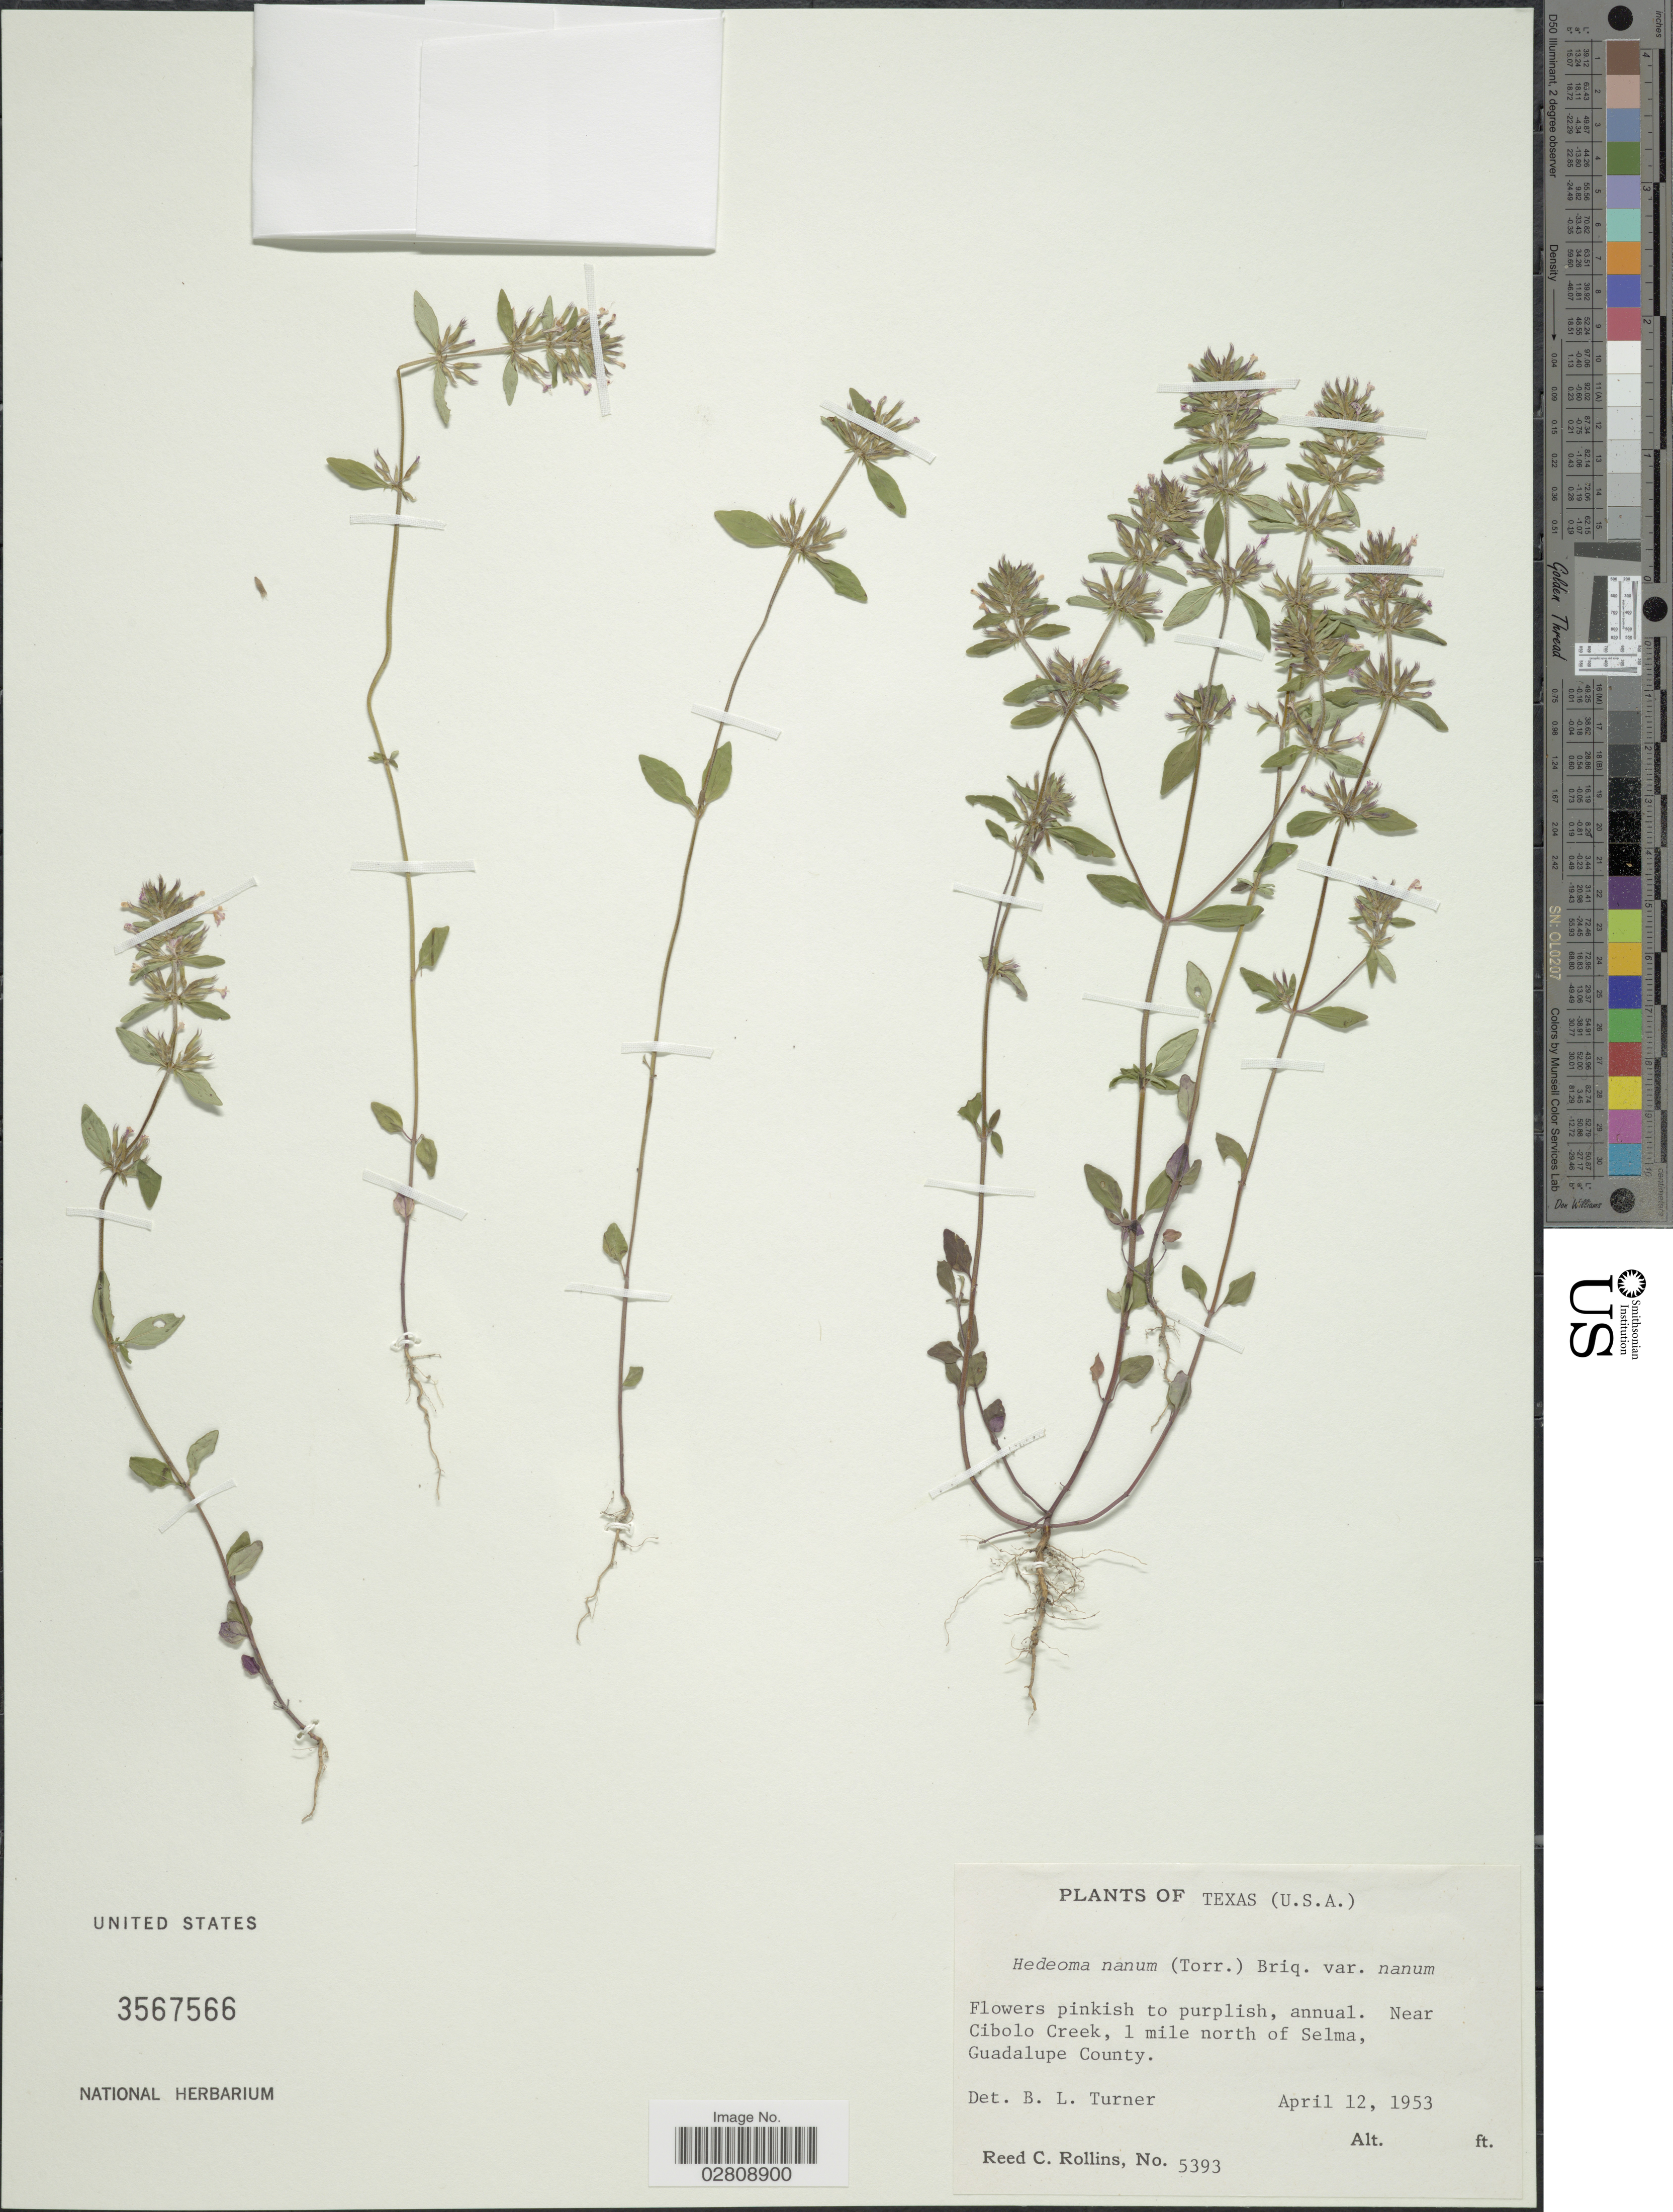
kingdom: Plantae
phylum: Tracheophyta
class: Magnoliopsida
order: Lamiales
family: Lamiaceae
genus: Hedeoma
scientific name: Hedeoma nana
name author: (Torr.) Briq.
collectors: R. C. Rollins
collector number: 5393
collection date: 1953-04-12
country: United States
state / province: Texas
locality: Near Cibolo Creek, 1 mile north of Selma, Guadalupe County.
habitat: near Cibolo Creek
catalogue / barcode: US 3567566